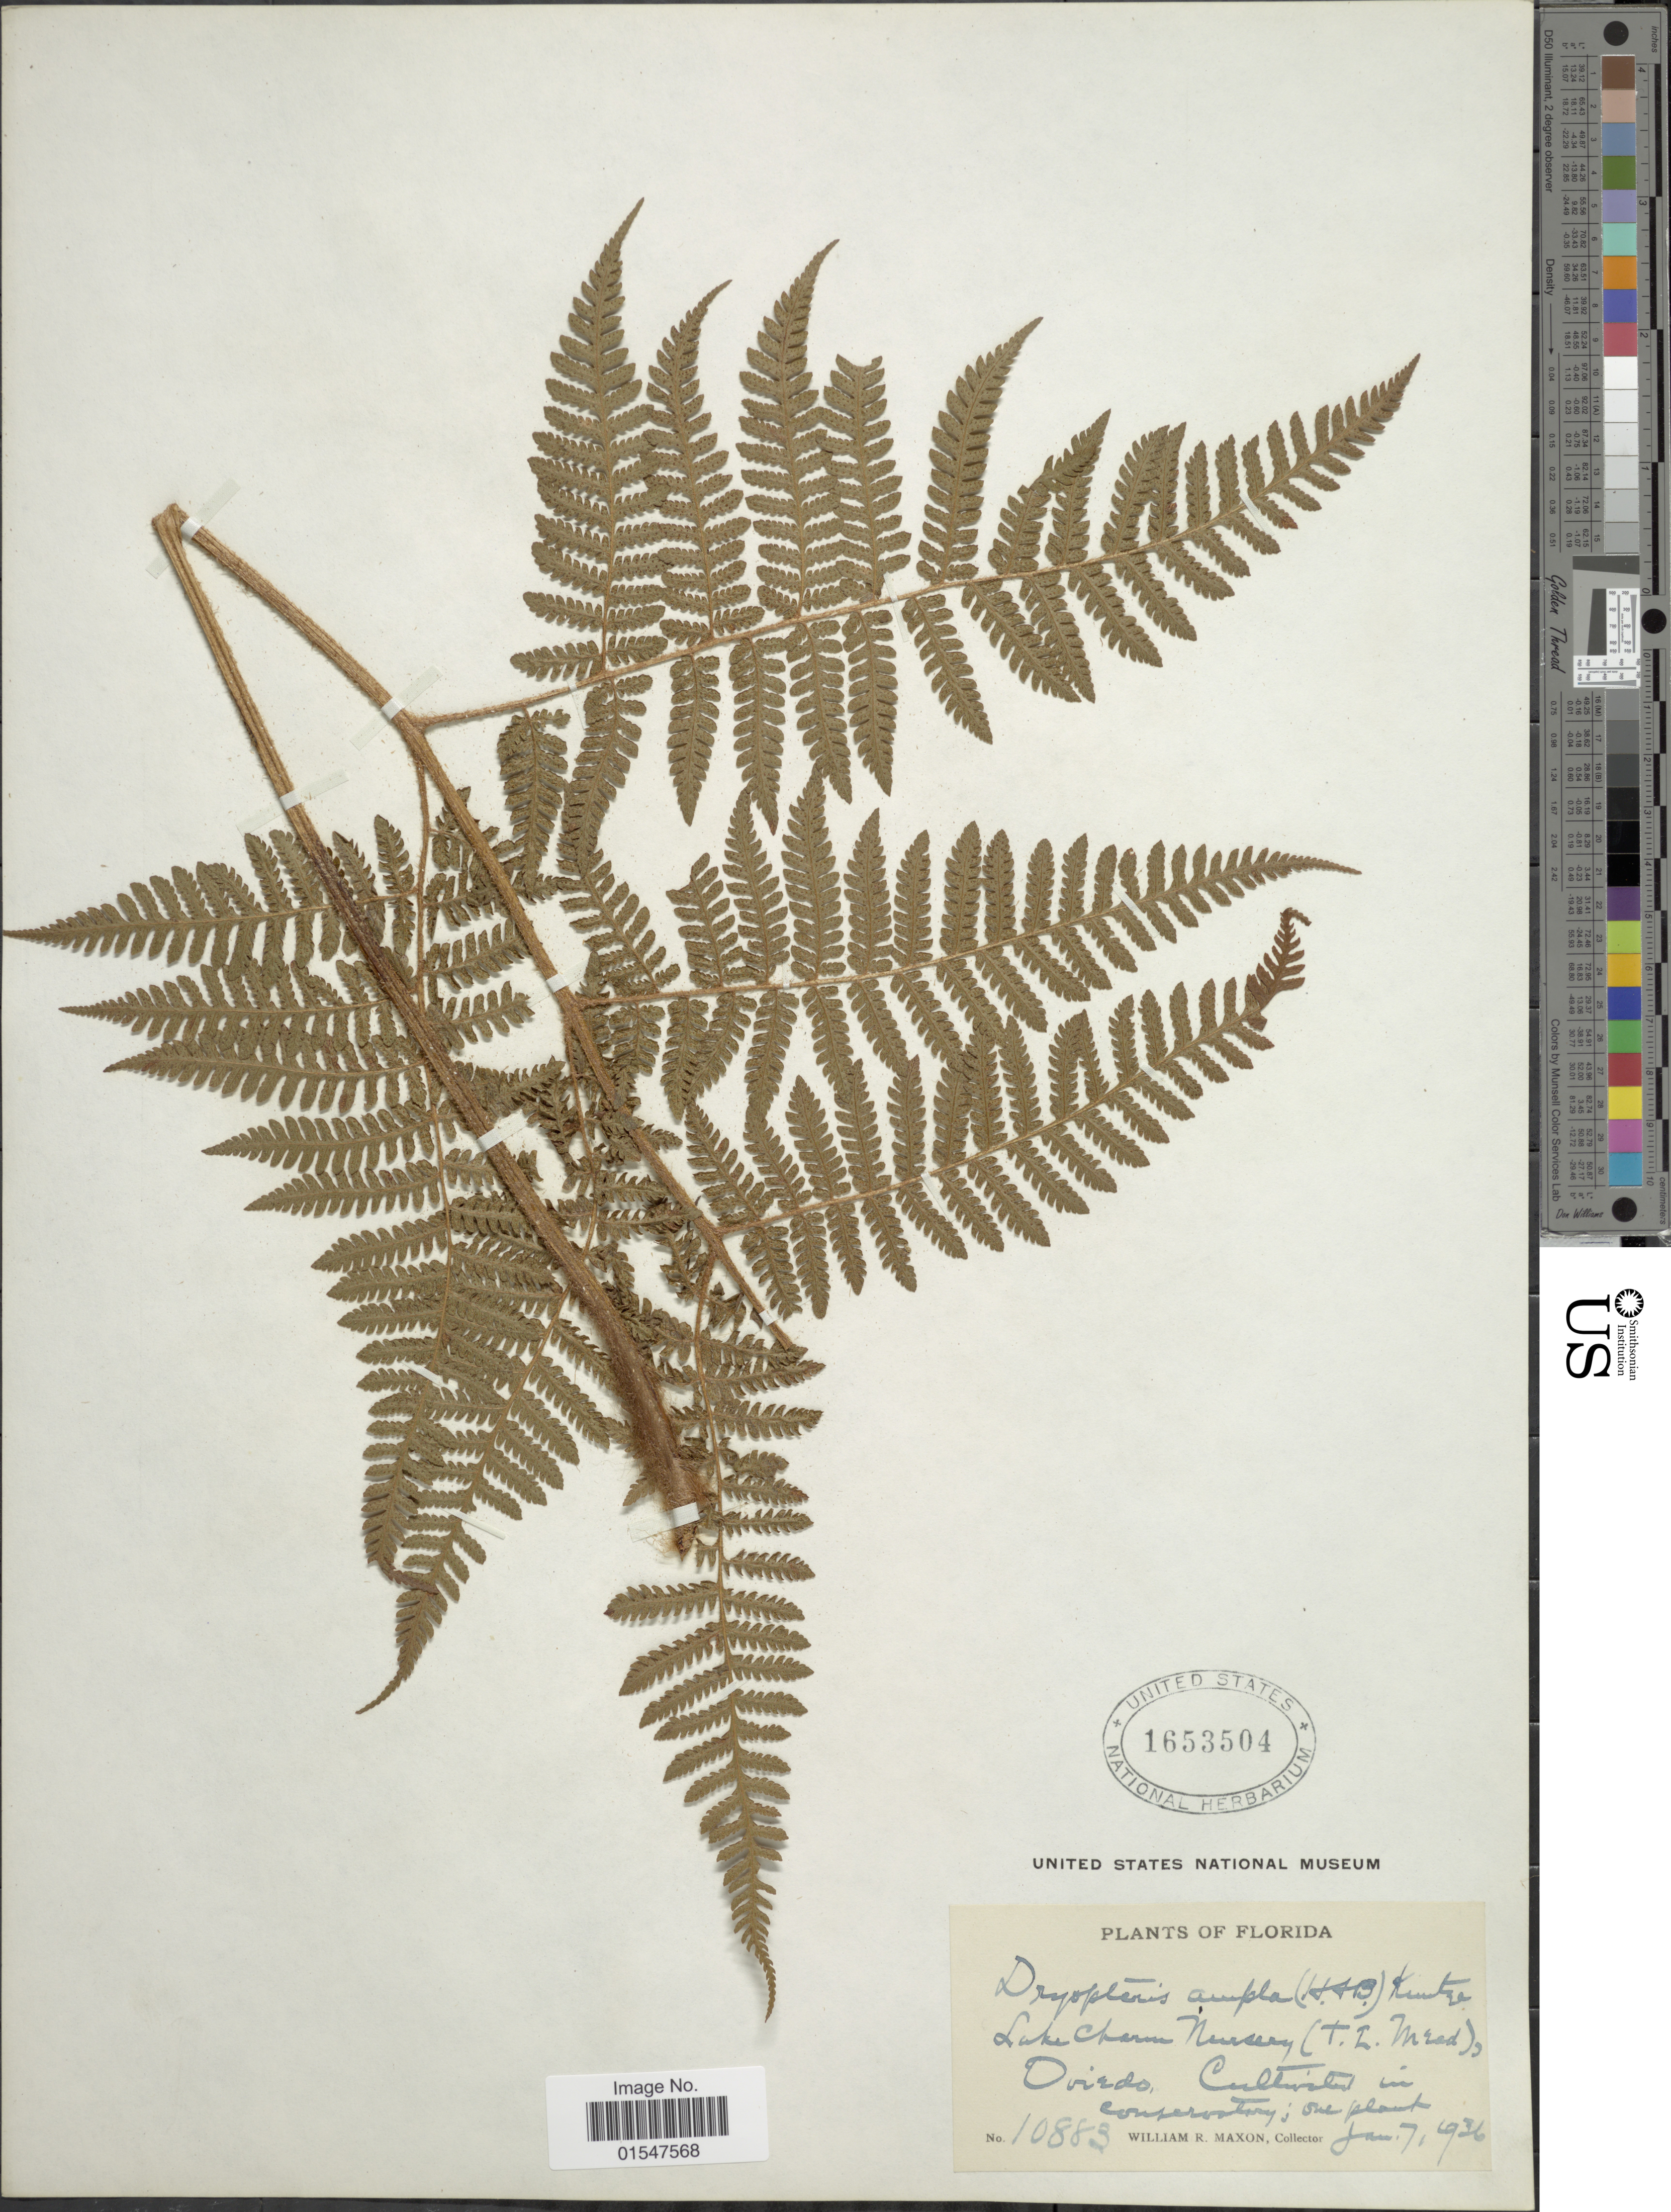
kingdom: Plantae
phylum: Tracheophyta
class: Polypodiopsida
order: Polypodiales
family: Dryopteridaceae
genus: Ctenitis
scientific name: Ctenitis sloanei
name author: (Poepp. ex Spreng.) C.V. Morton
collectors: W. R. Maxon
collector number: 10883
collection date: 1936-01-07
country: United States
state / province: Florida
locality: Conservatory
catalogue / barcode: US 1653504